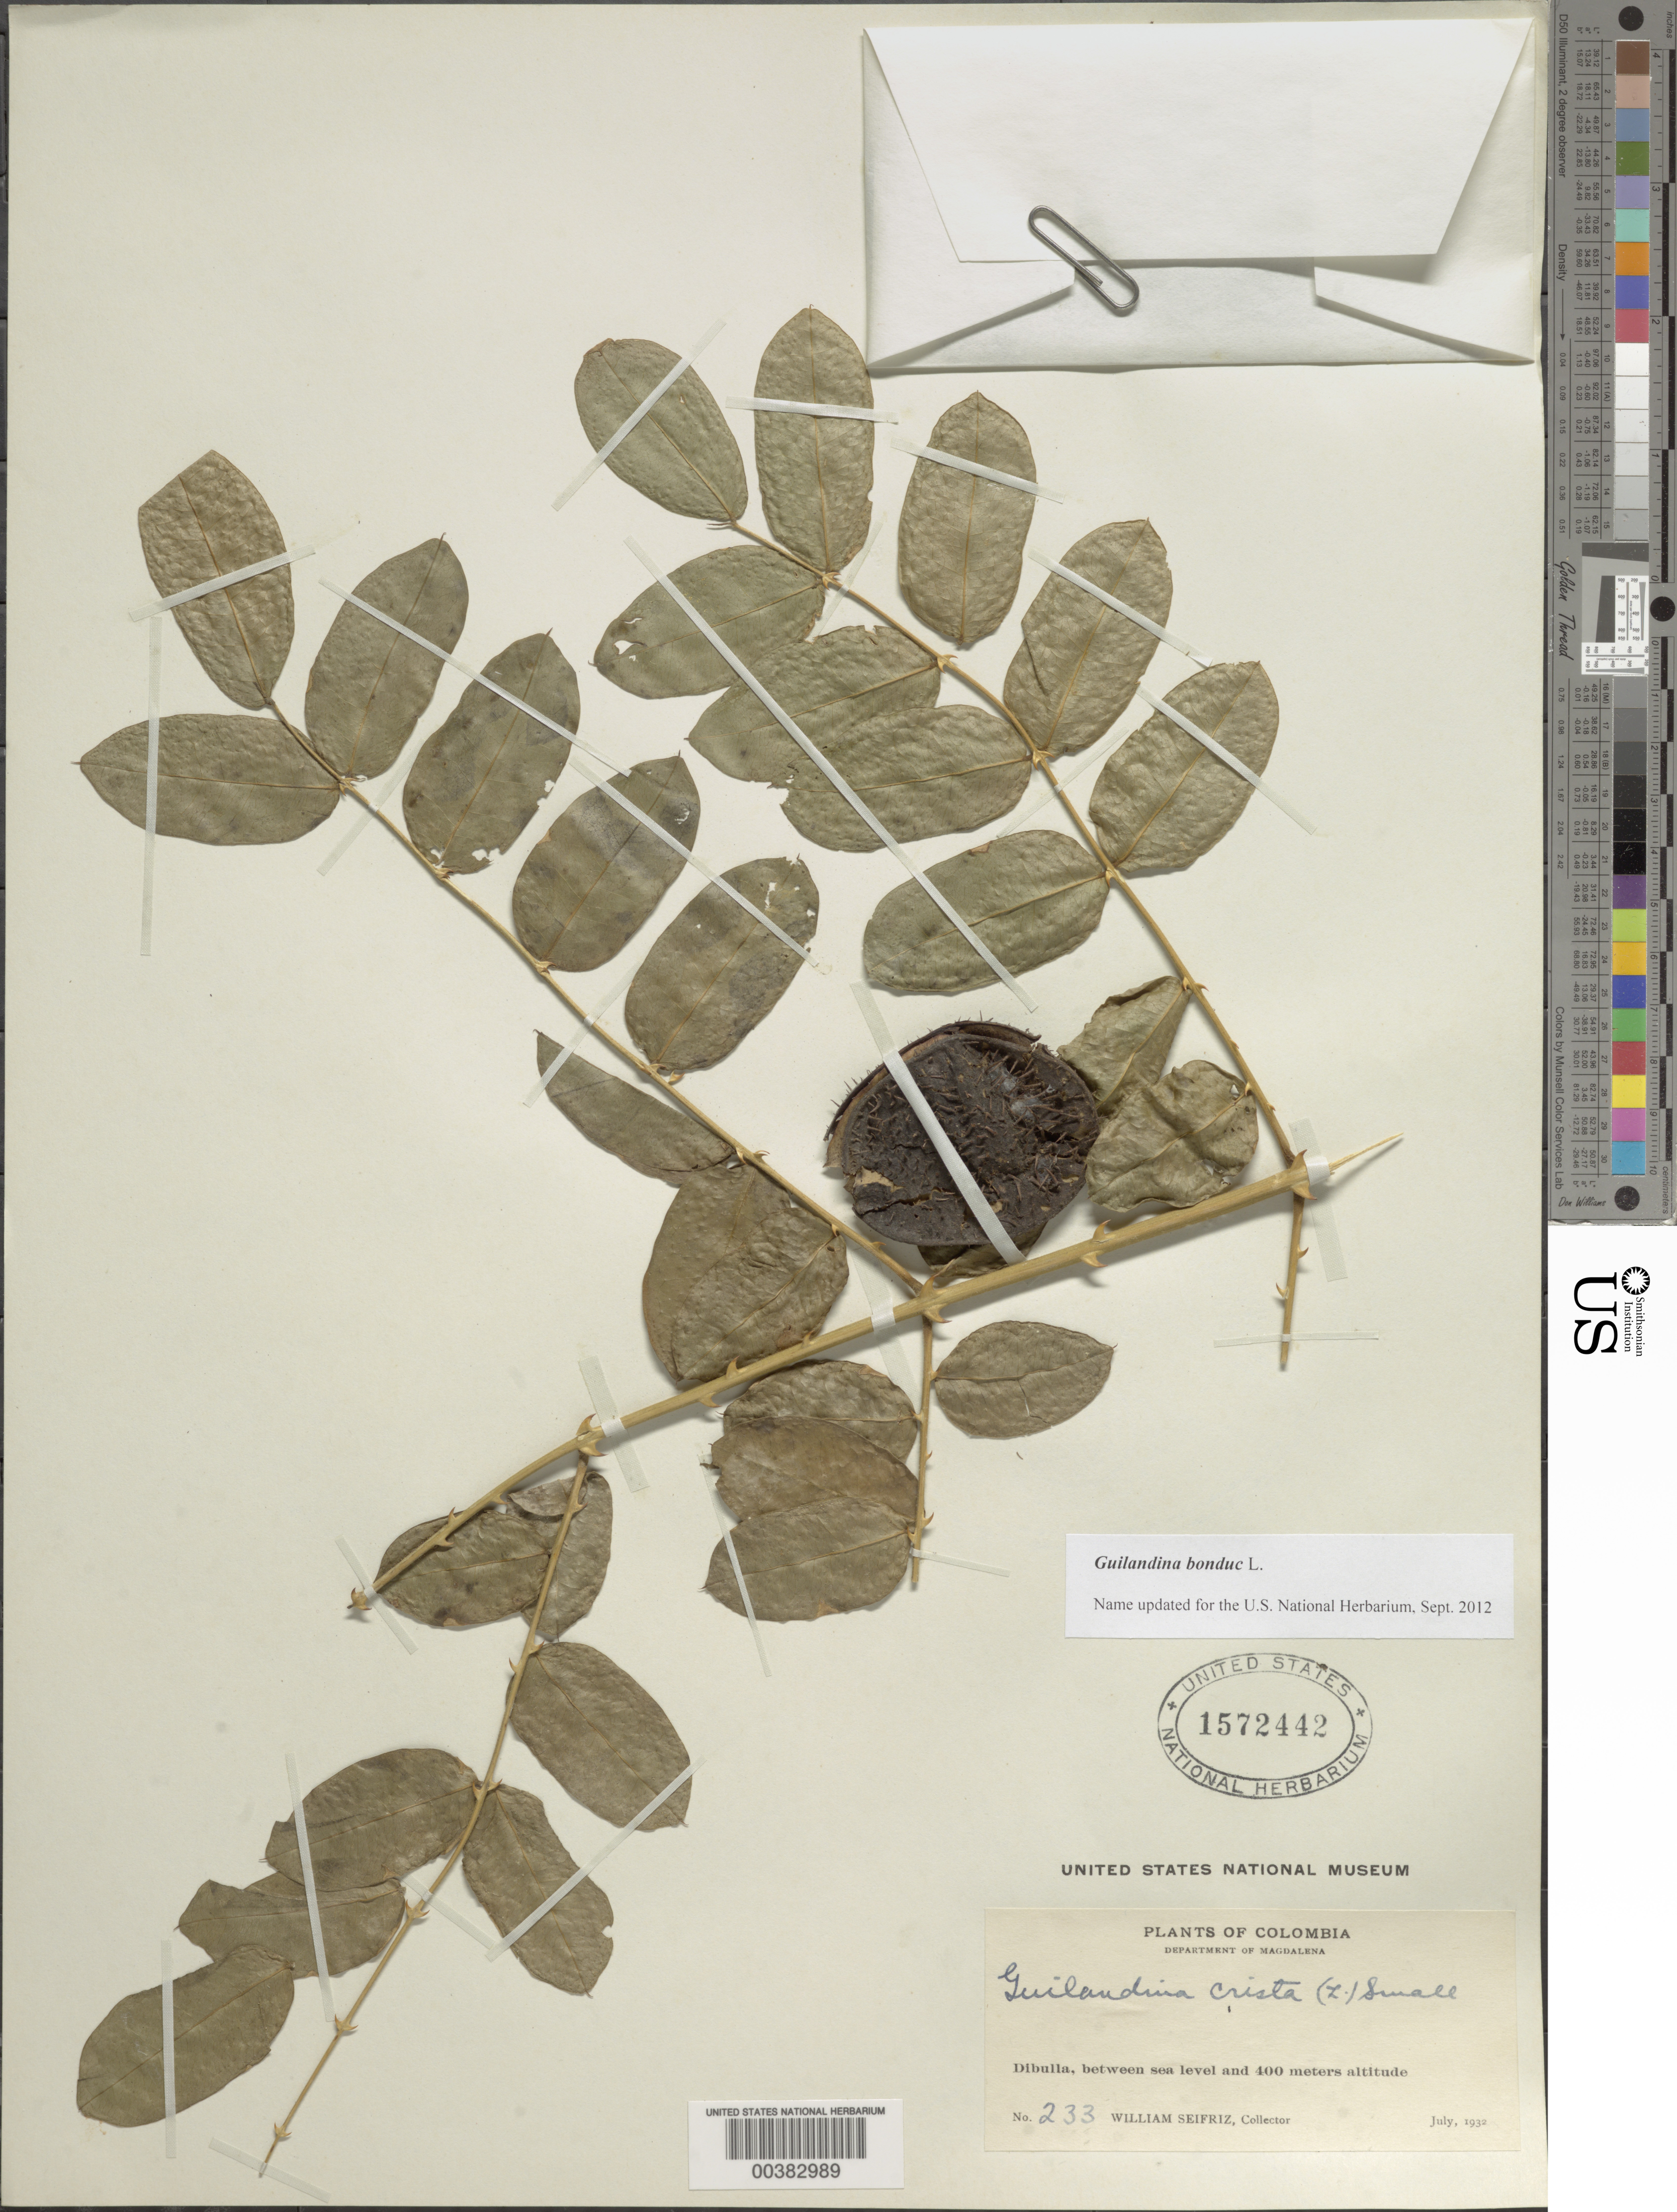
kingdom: Plantae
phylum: Tracheophyta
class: Magnoliopsida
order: Fabales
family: Fabaceae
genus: Guilandina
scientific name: Guilandina bonduc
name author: L.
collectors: W. Seifriz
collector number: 233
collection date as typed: Jul 1932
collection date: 1932-07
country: Colombia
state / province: Magdalena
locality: Dibulla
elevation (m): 0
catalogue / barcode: US 1572442